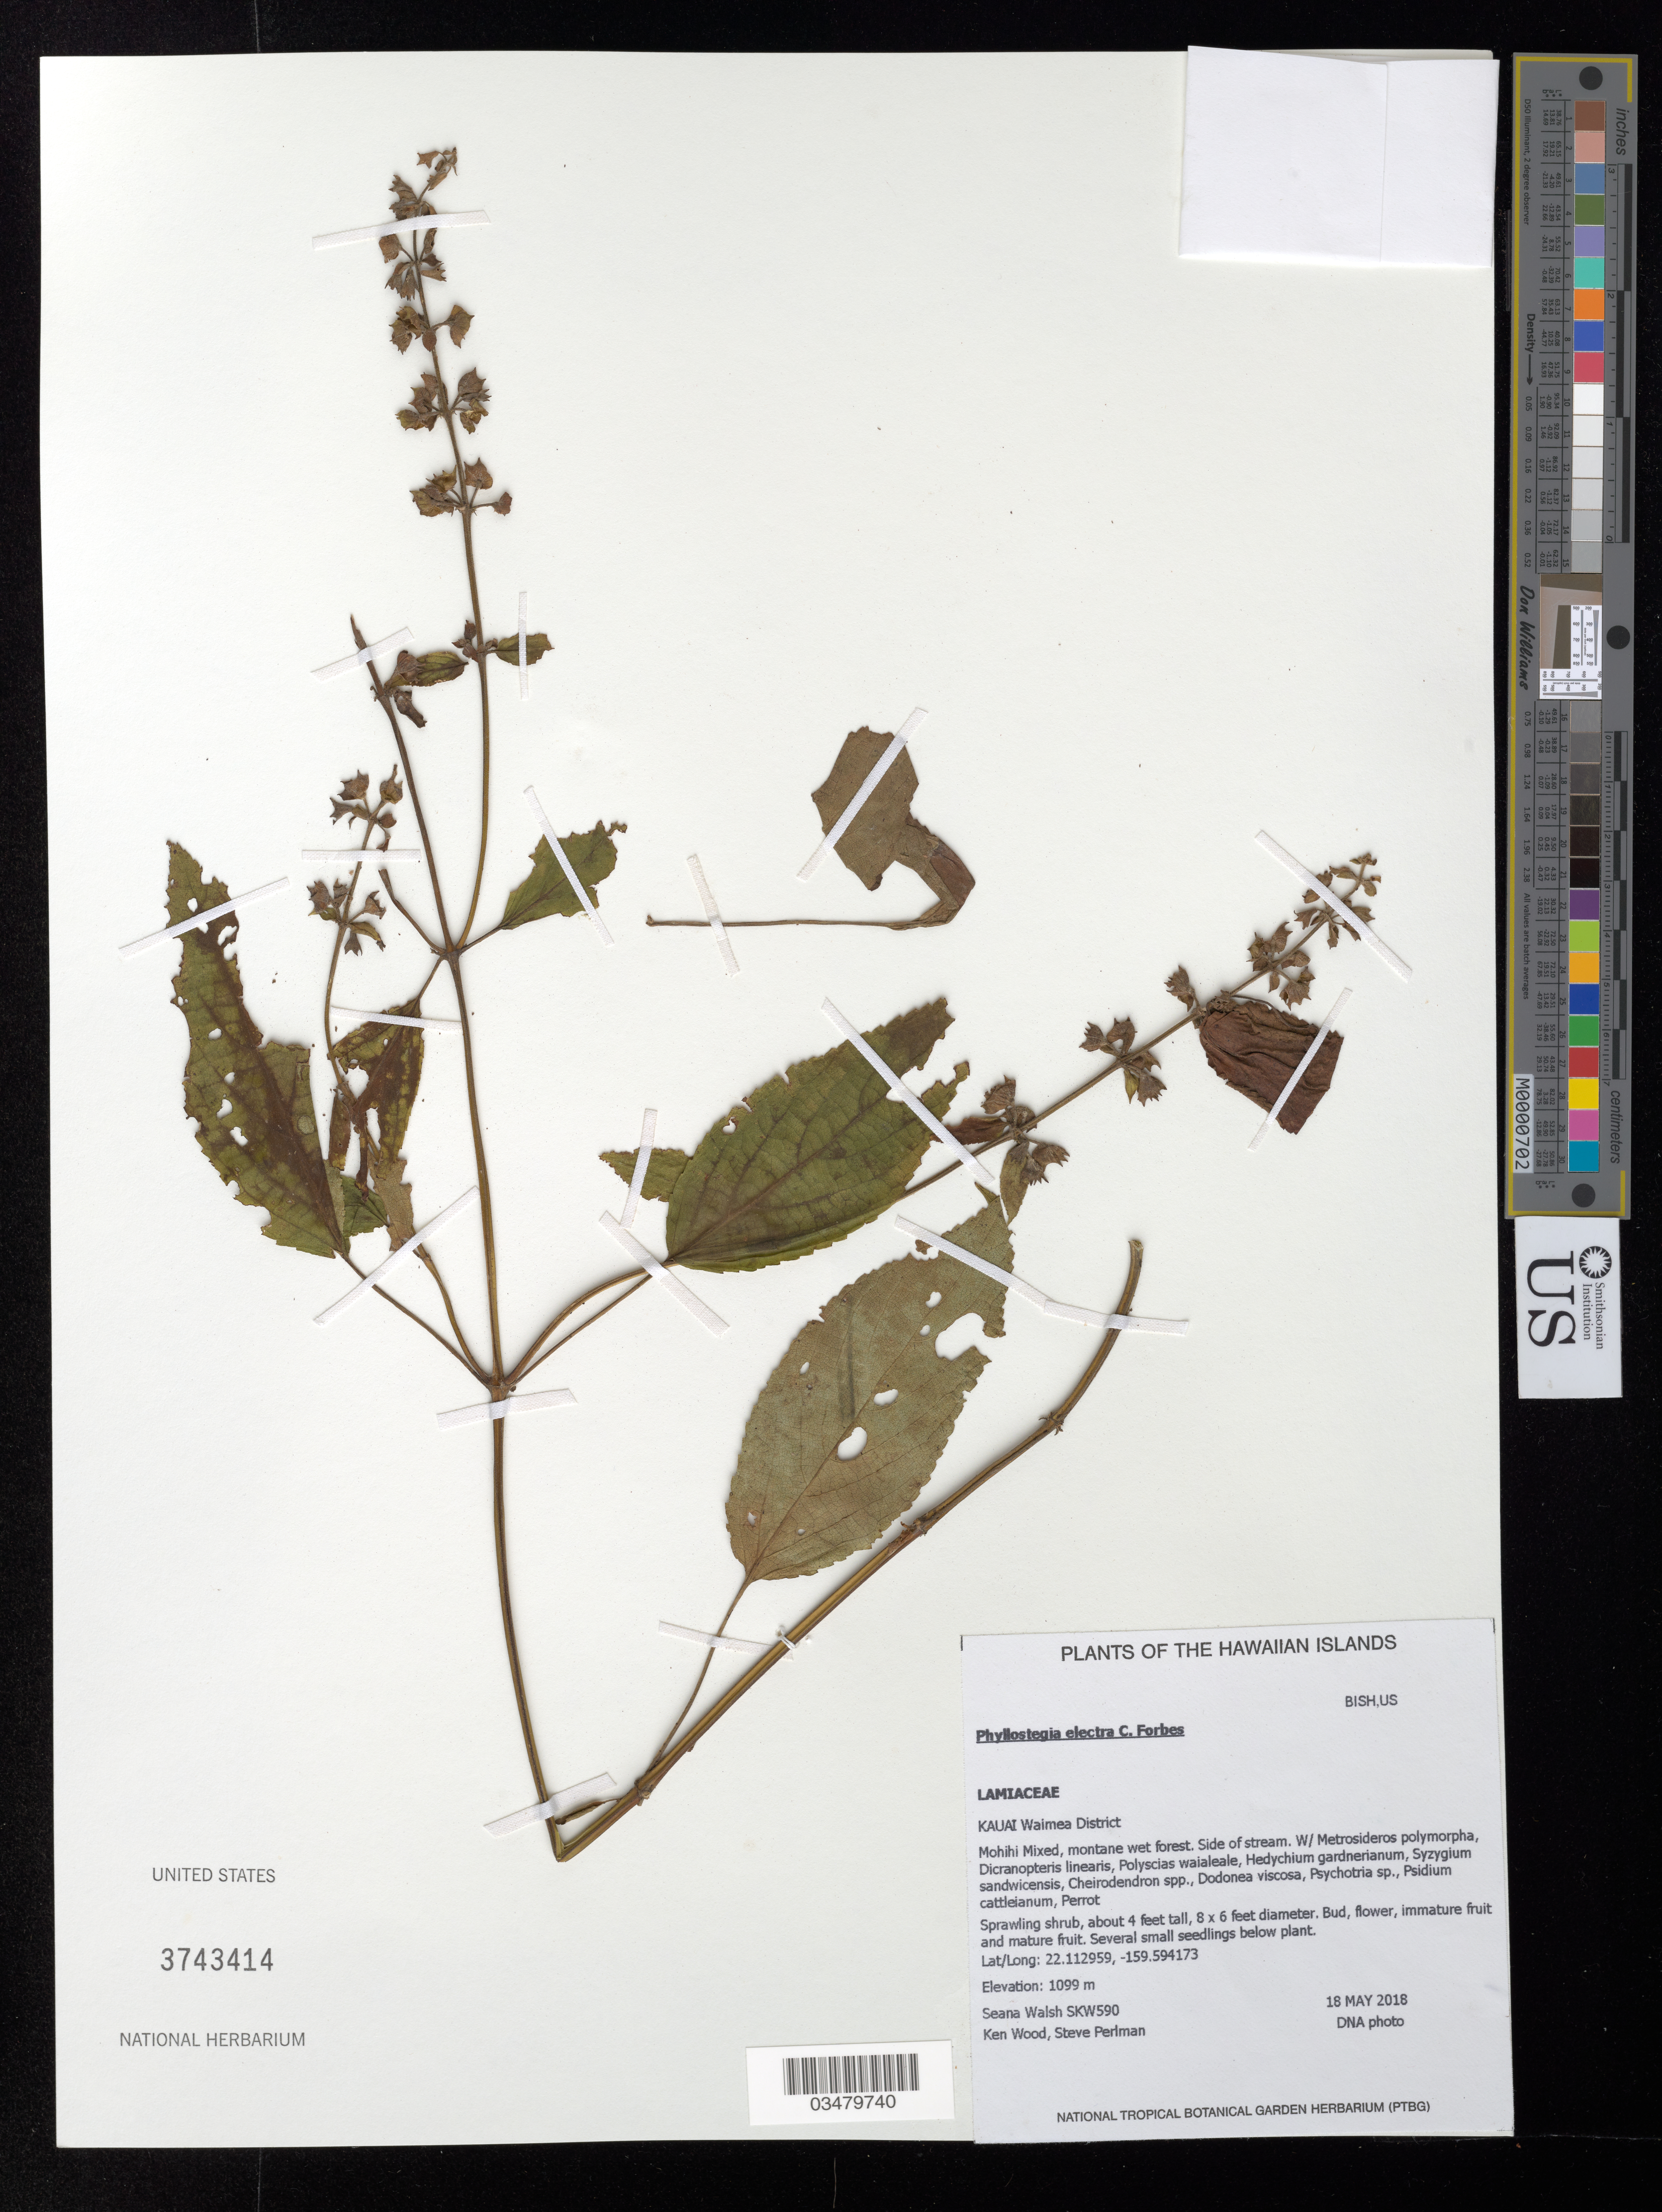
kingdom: Plantae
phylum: Tracheophyta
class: Magnoliopsida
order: Lamiales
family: Lamiaceae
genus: Phyllostegia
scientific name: Phyllostegia electra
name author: C.N. Forbes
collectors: S. Walsh, K. R. Wood & S. P. Perlman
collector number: SKW590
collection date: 2018-05-18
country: United States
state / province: Hawaii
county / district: Kauai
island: Kaua'i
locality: Waimea District, Mohihi, side of stream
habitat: Montane wet forest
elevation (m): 1099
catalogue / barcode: US 3743414